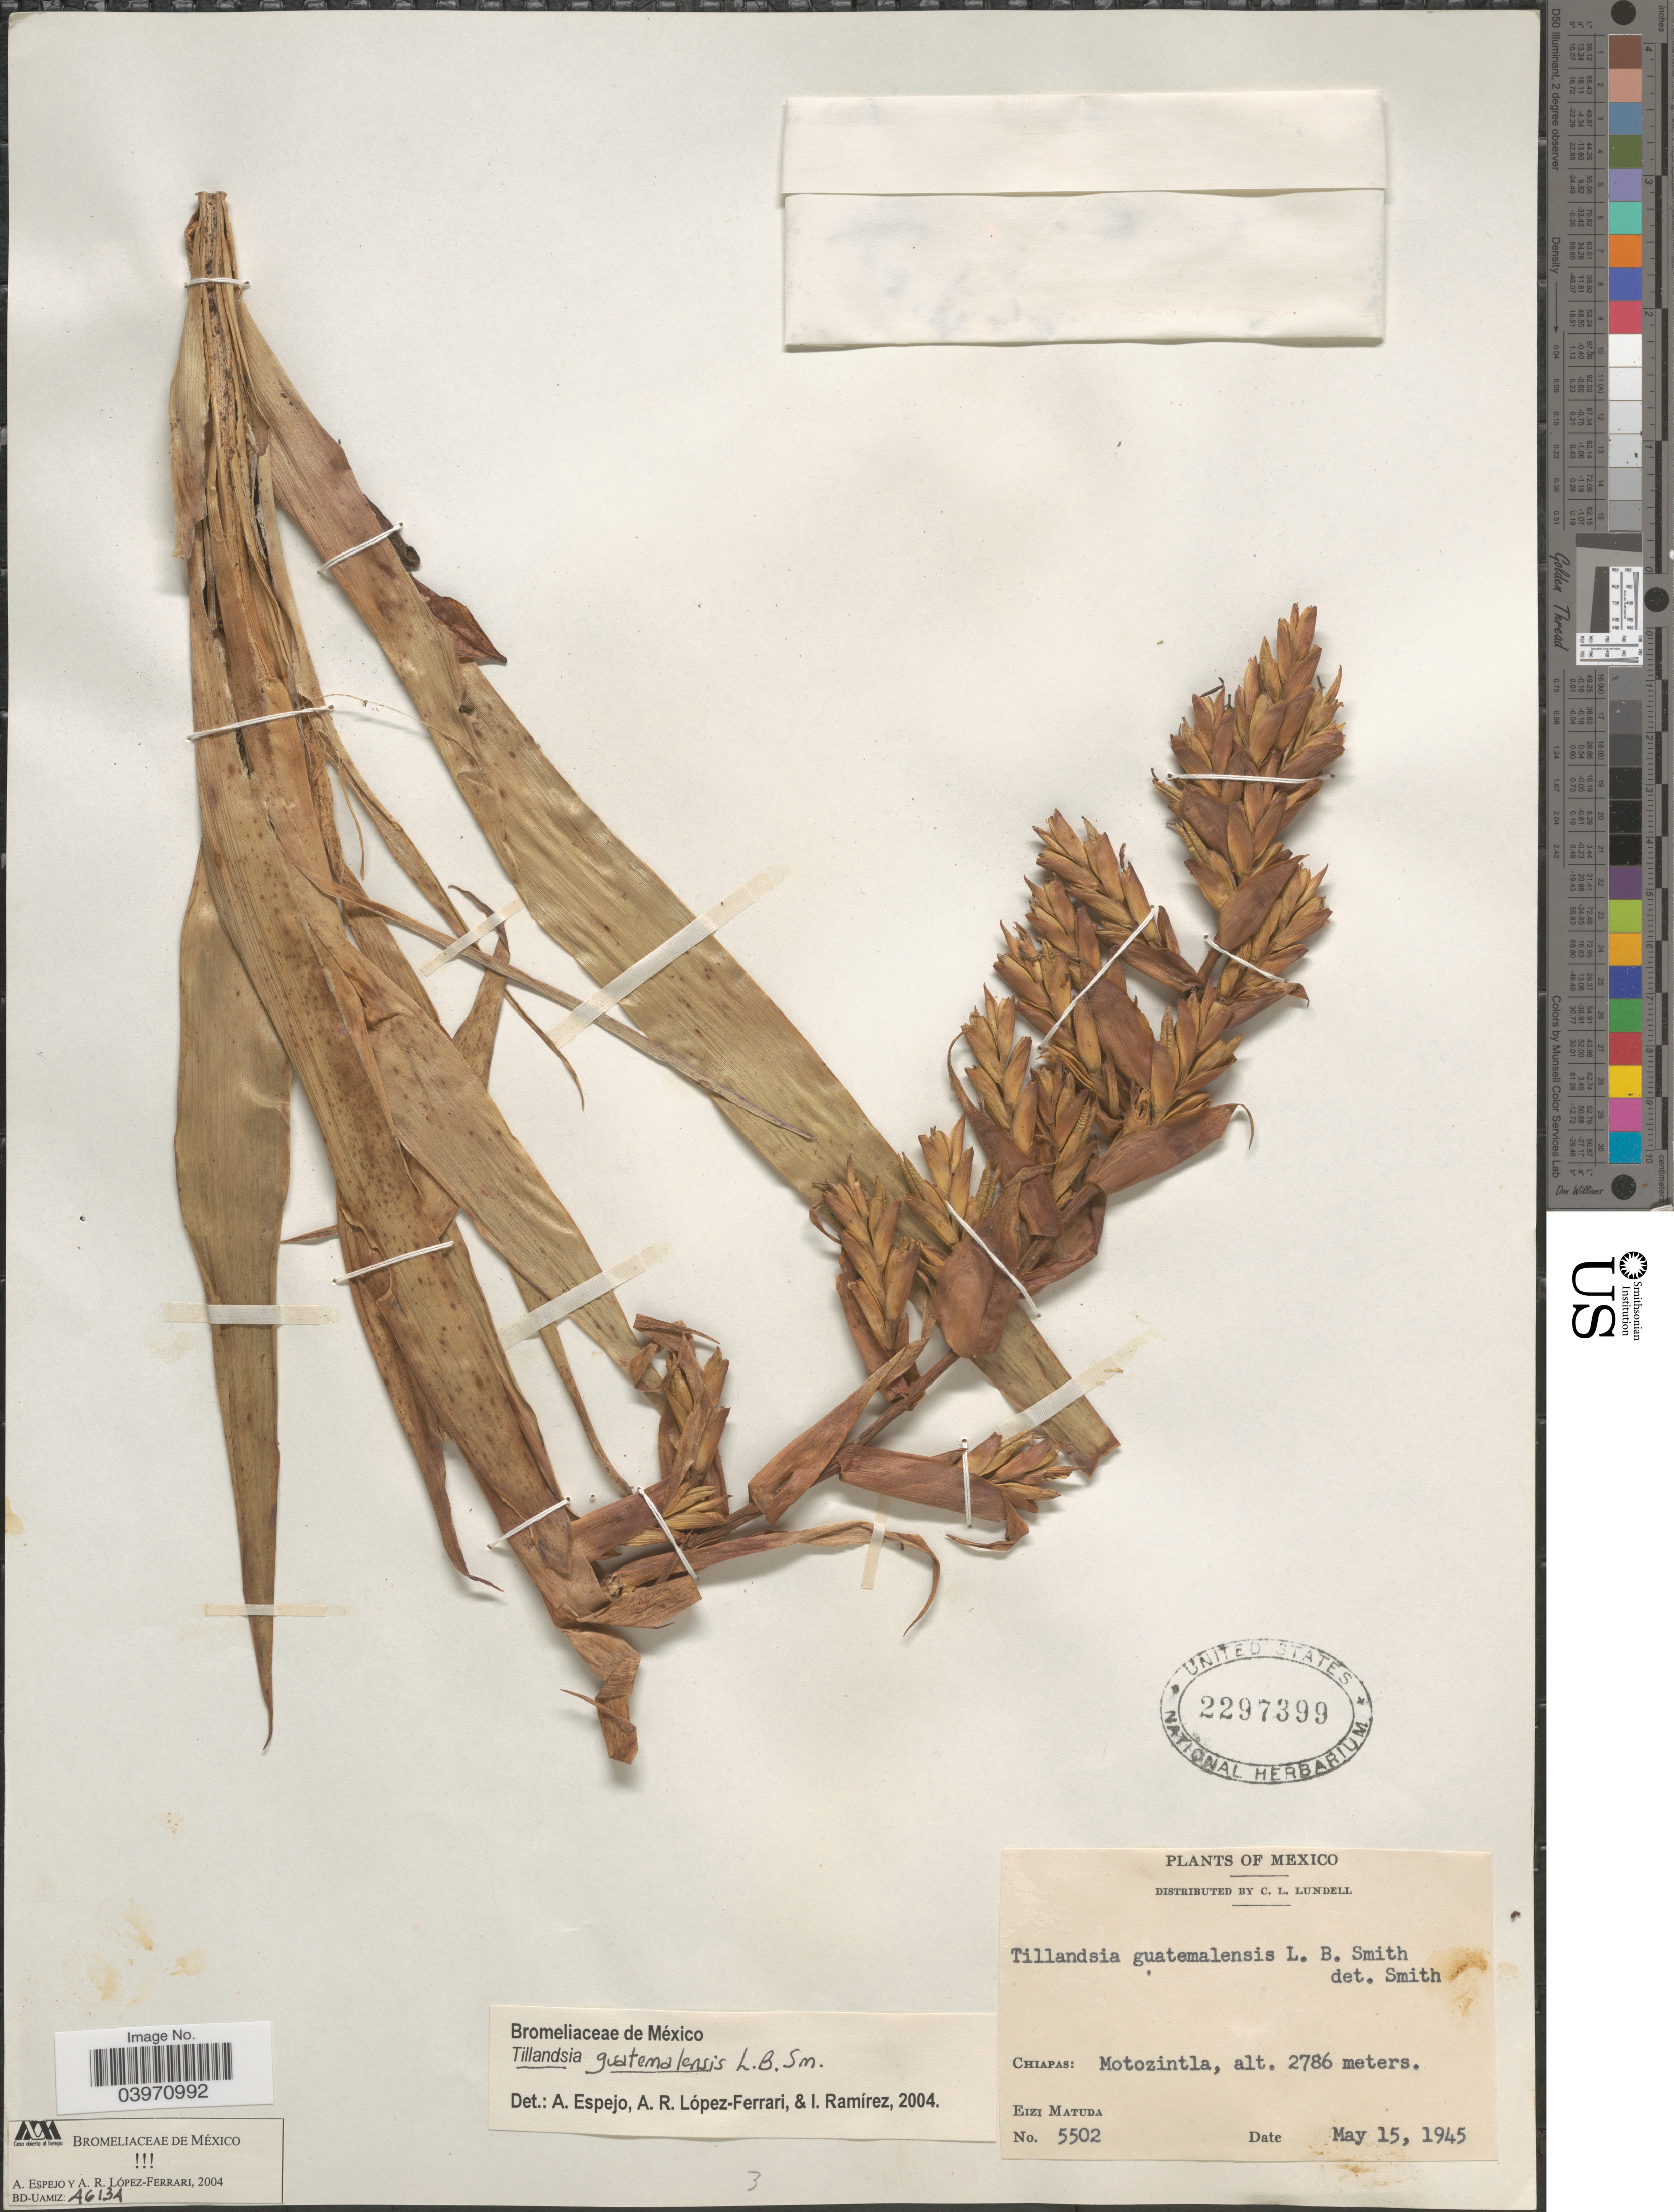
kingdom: Plantae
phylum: Tracheophyta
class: Liliopsida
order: Poales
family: Bromeliaceae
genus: Tillandsia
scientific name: Tillandsia guatemalensis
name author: L.B. Sm.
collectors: E. Matuda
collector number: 5502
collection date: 1945-05-15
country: Mexico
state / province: Chiapas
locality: Motozintla.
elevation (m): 2786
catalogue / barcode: US 2297399